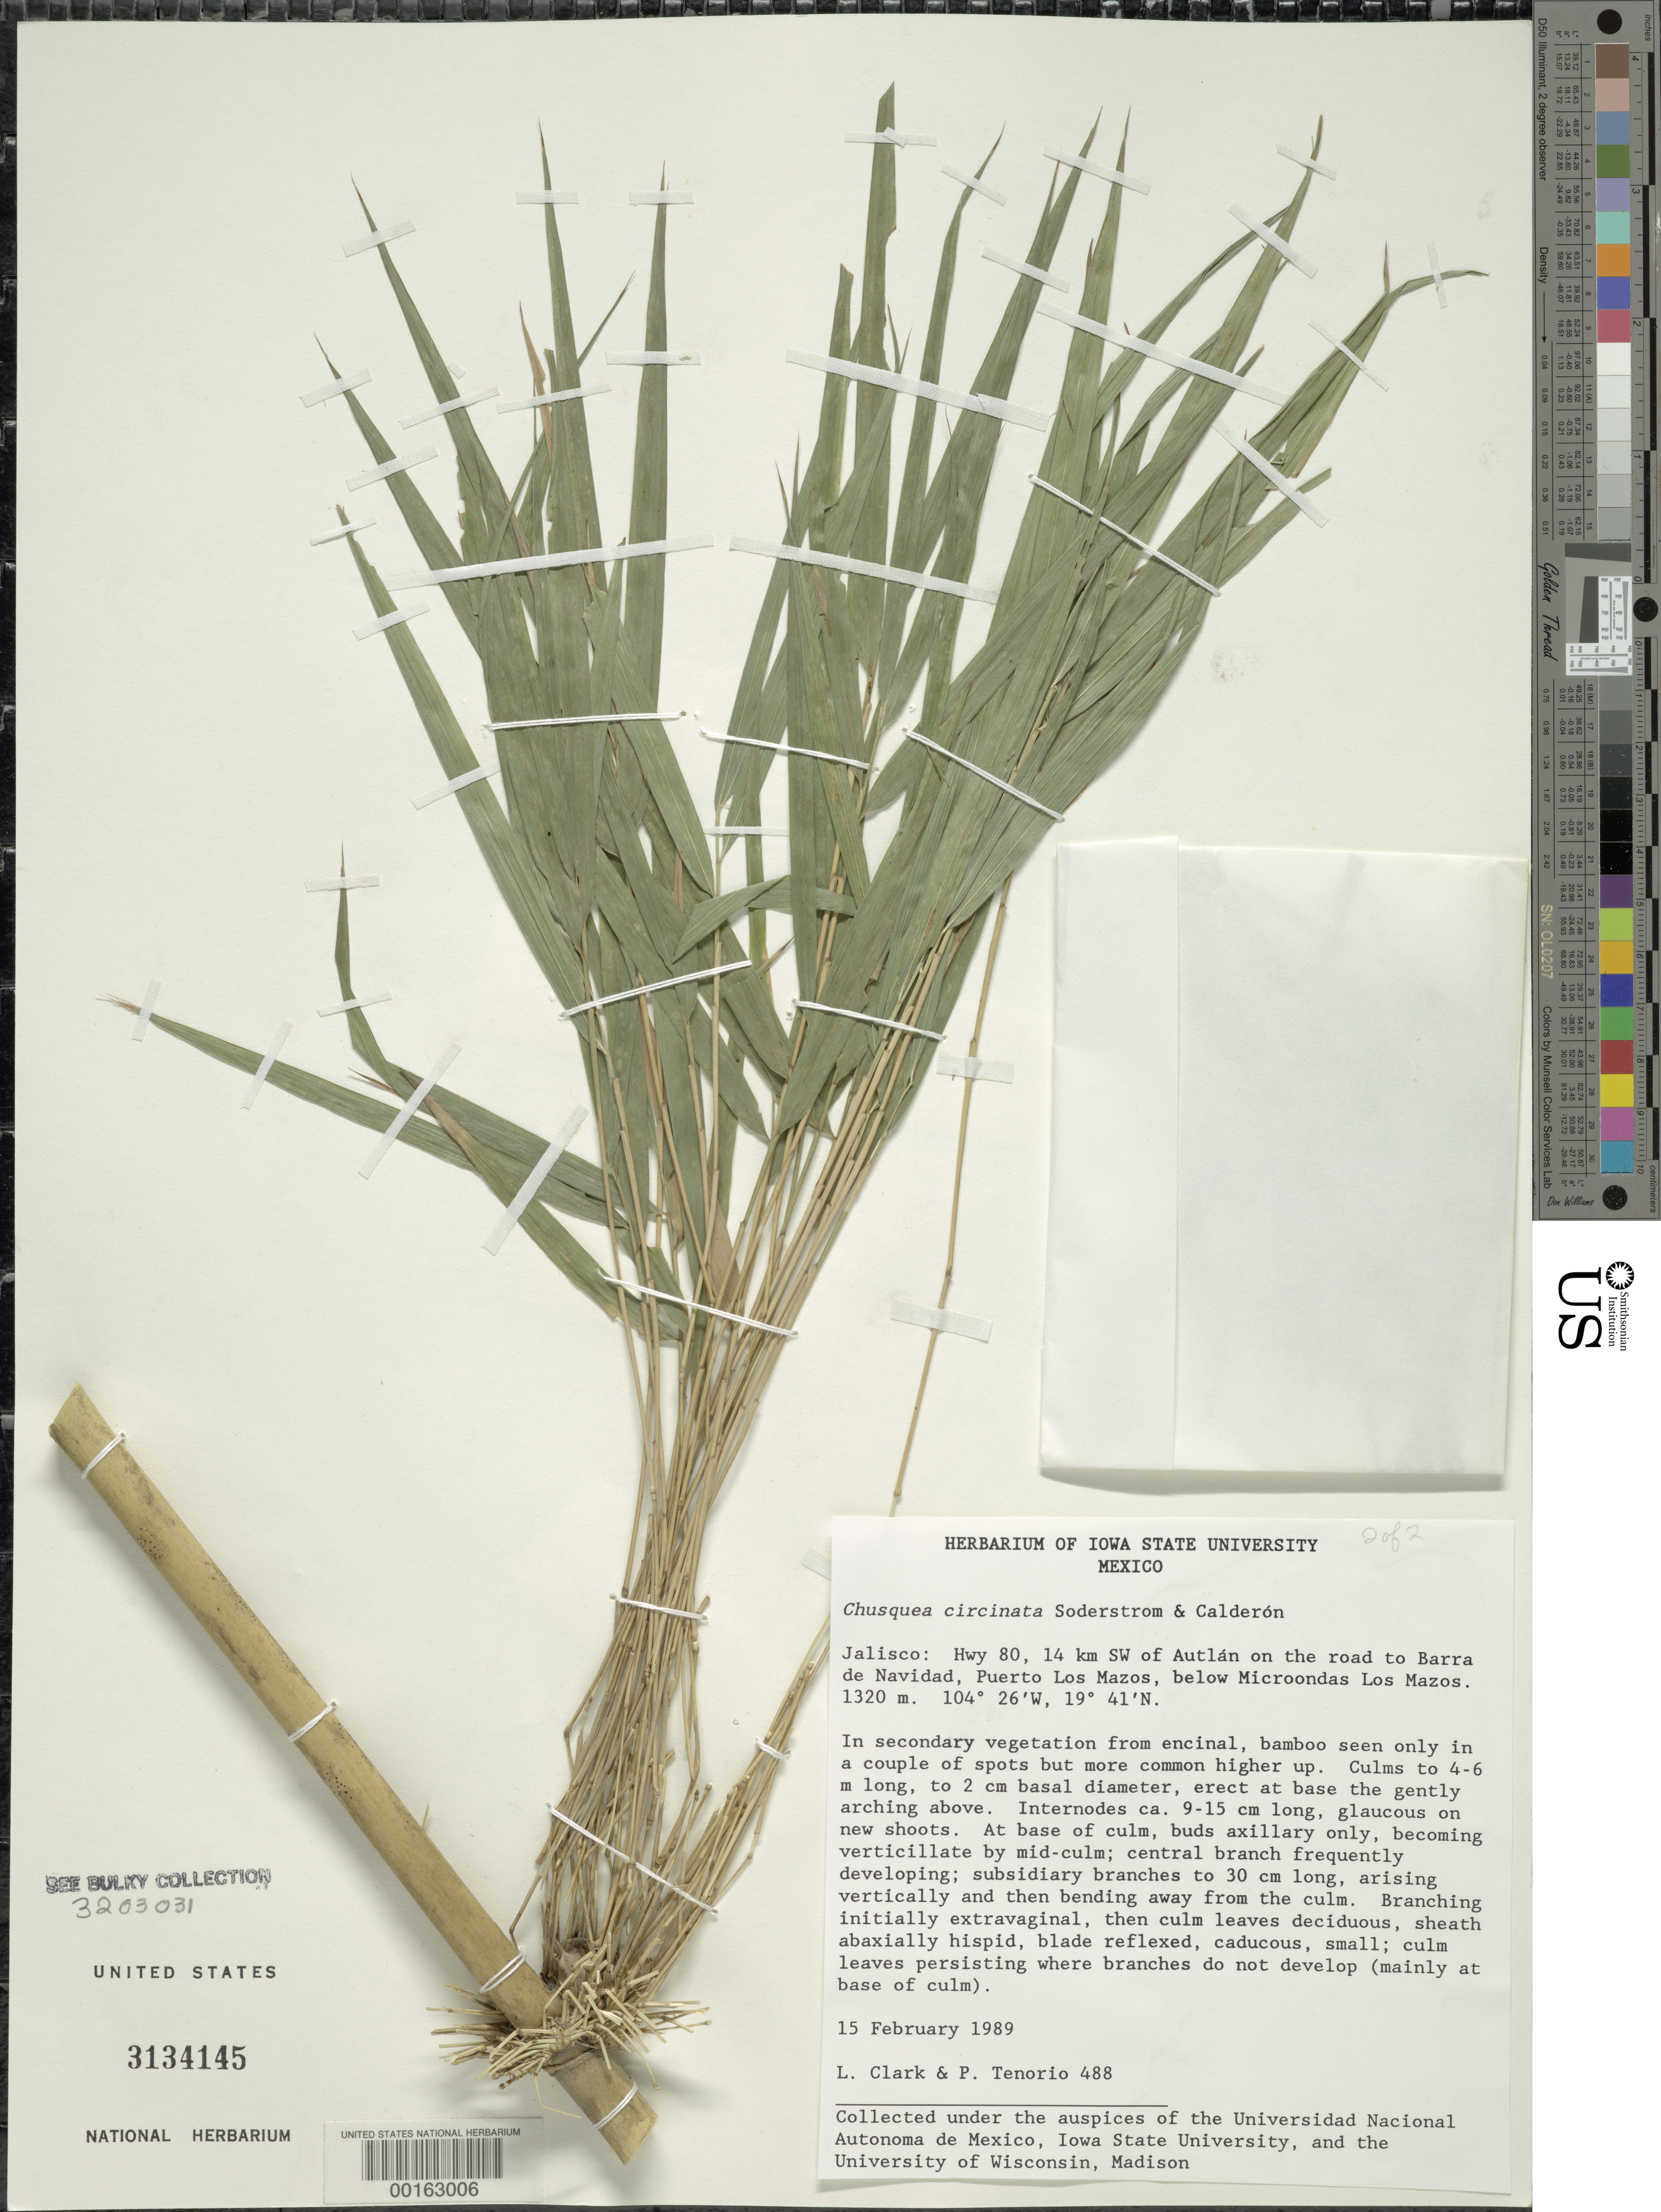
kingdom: Plantae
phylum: Tracheophyta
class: Liliopsida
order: Poales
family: Poaceae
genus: Chusquea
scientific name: Chusquea circinata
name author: Soderstr. & C. E. Calderón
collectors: L. G. Clark & P. Tenorio L.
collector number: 488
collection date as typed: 15 Feb 1989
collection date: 1989-02-15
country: Mexico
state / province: Jalisco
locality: Hwy 80, 14 km SW of Autlán on the road to Barra de Navidad, Puerto Los Mazos, below microondas Los Mazos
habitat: In secondary vegetation from encinal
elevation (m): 1320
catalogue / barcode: US 3134145